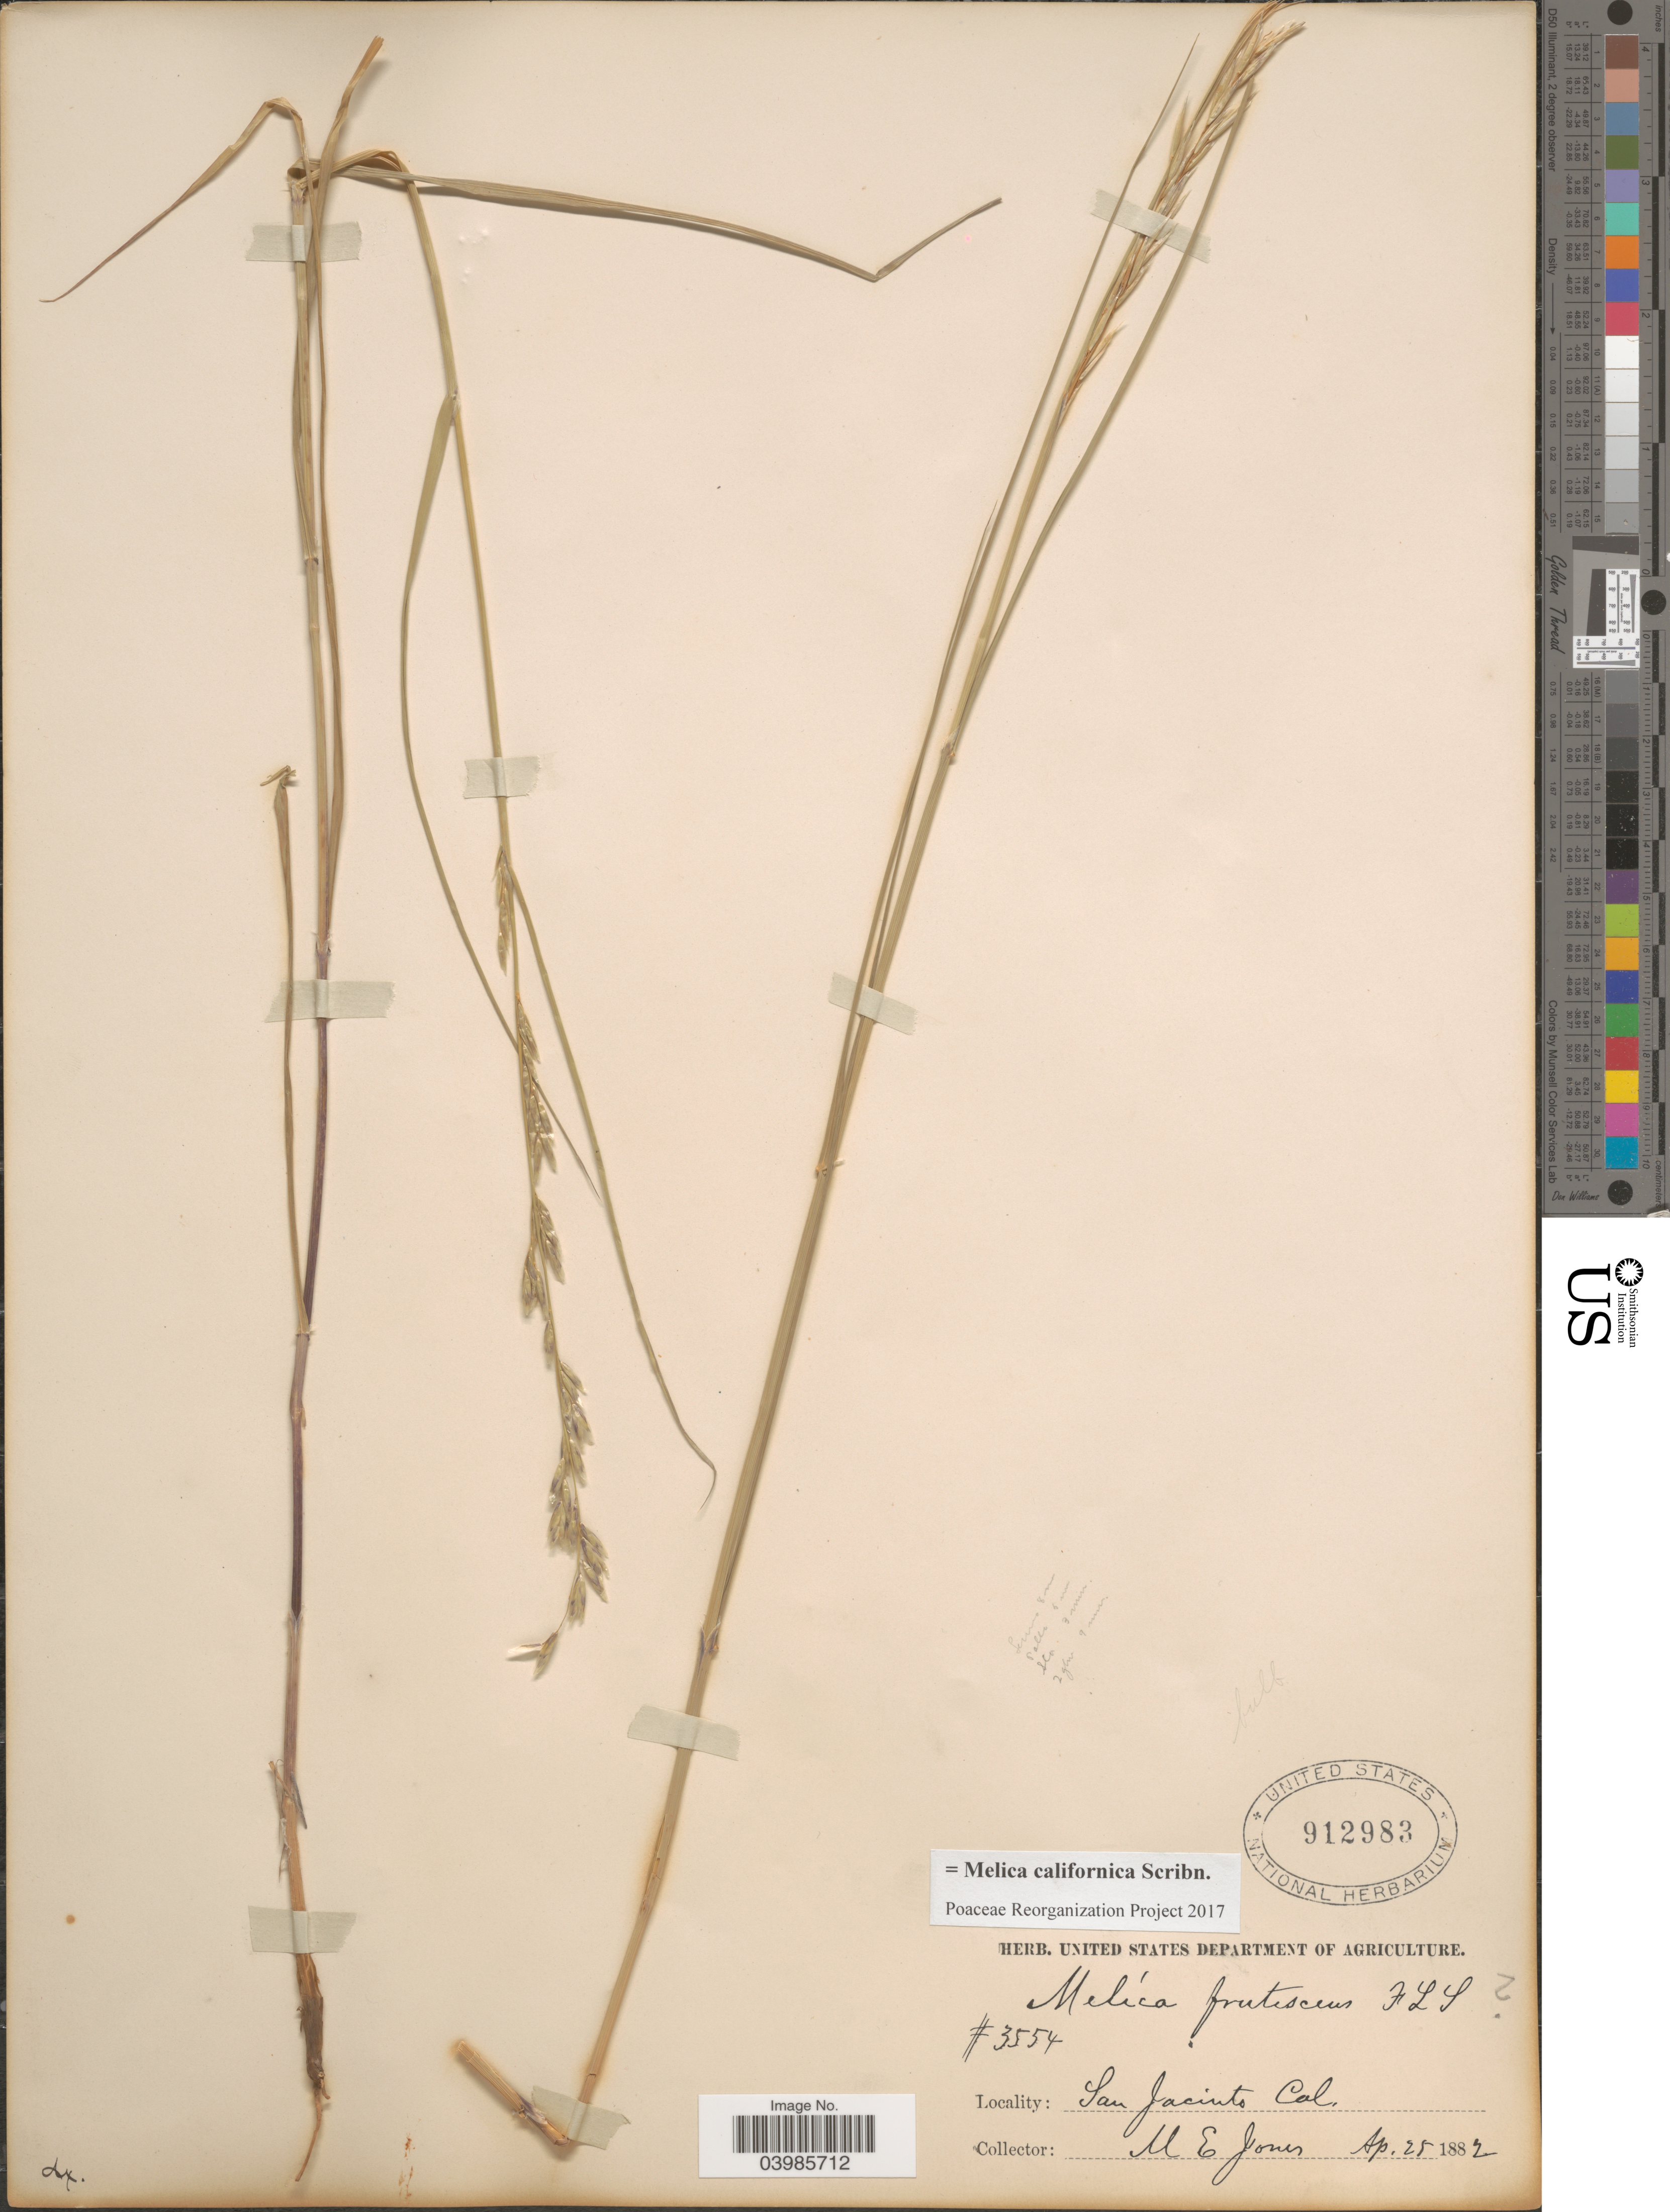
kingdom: Plantae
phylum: Tracheophyta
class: Liliopsida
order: Poales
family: Poaceae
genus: Melica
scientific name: Melica californica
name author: Scribn.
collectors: M. E. Jones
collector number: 3554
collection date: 1882-04-25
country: United States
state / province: California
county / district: Riverside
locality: San Jacinto.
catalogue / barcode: US 912983